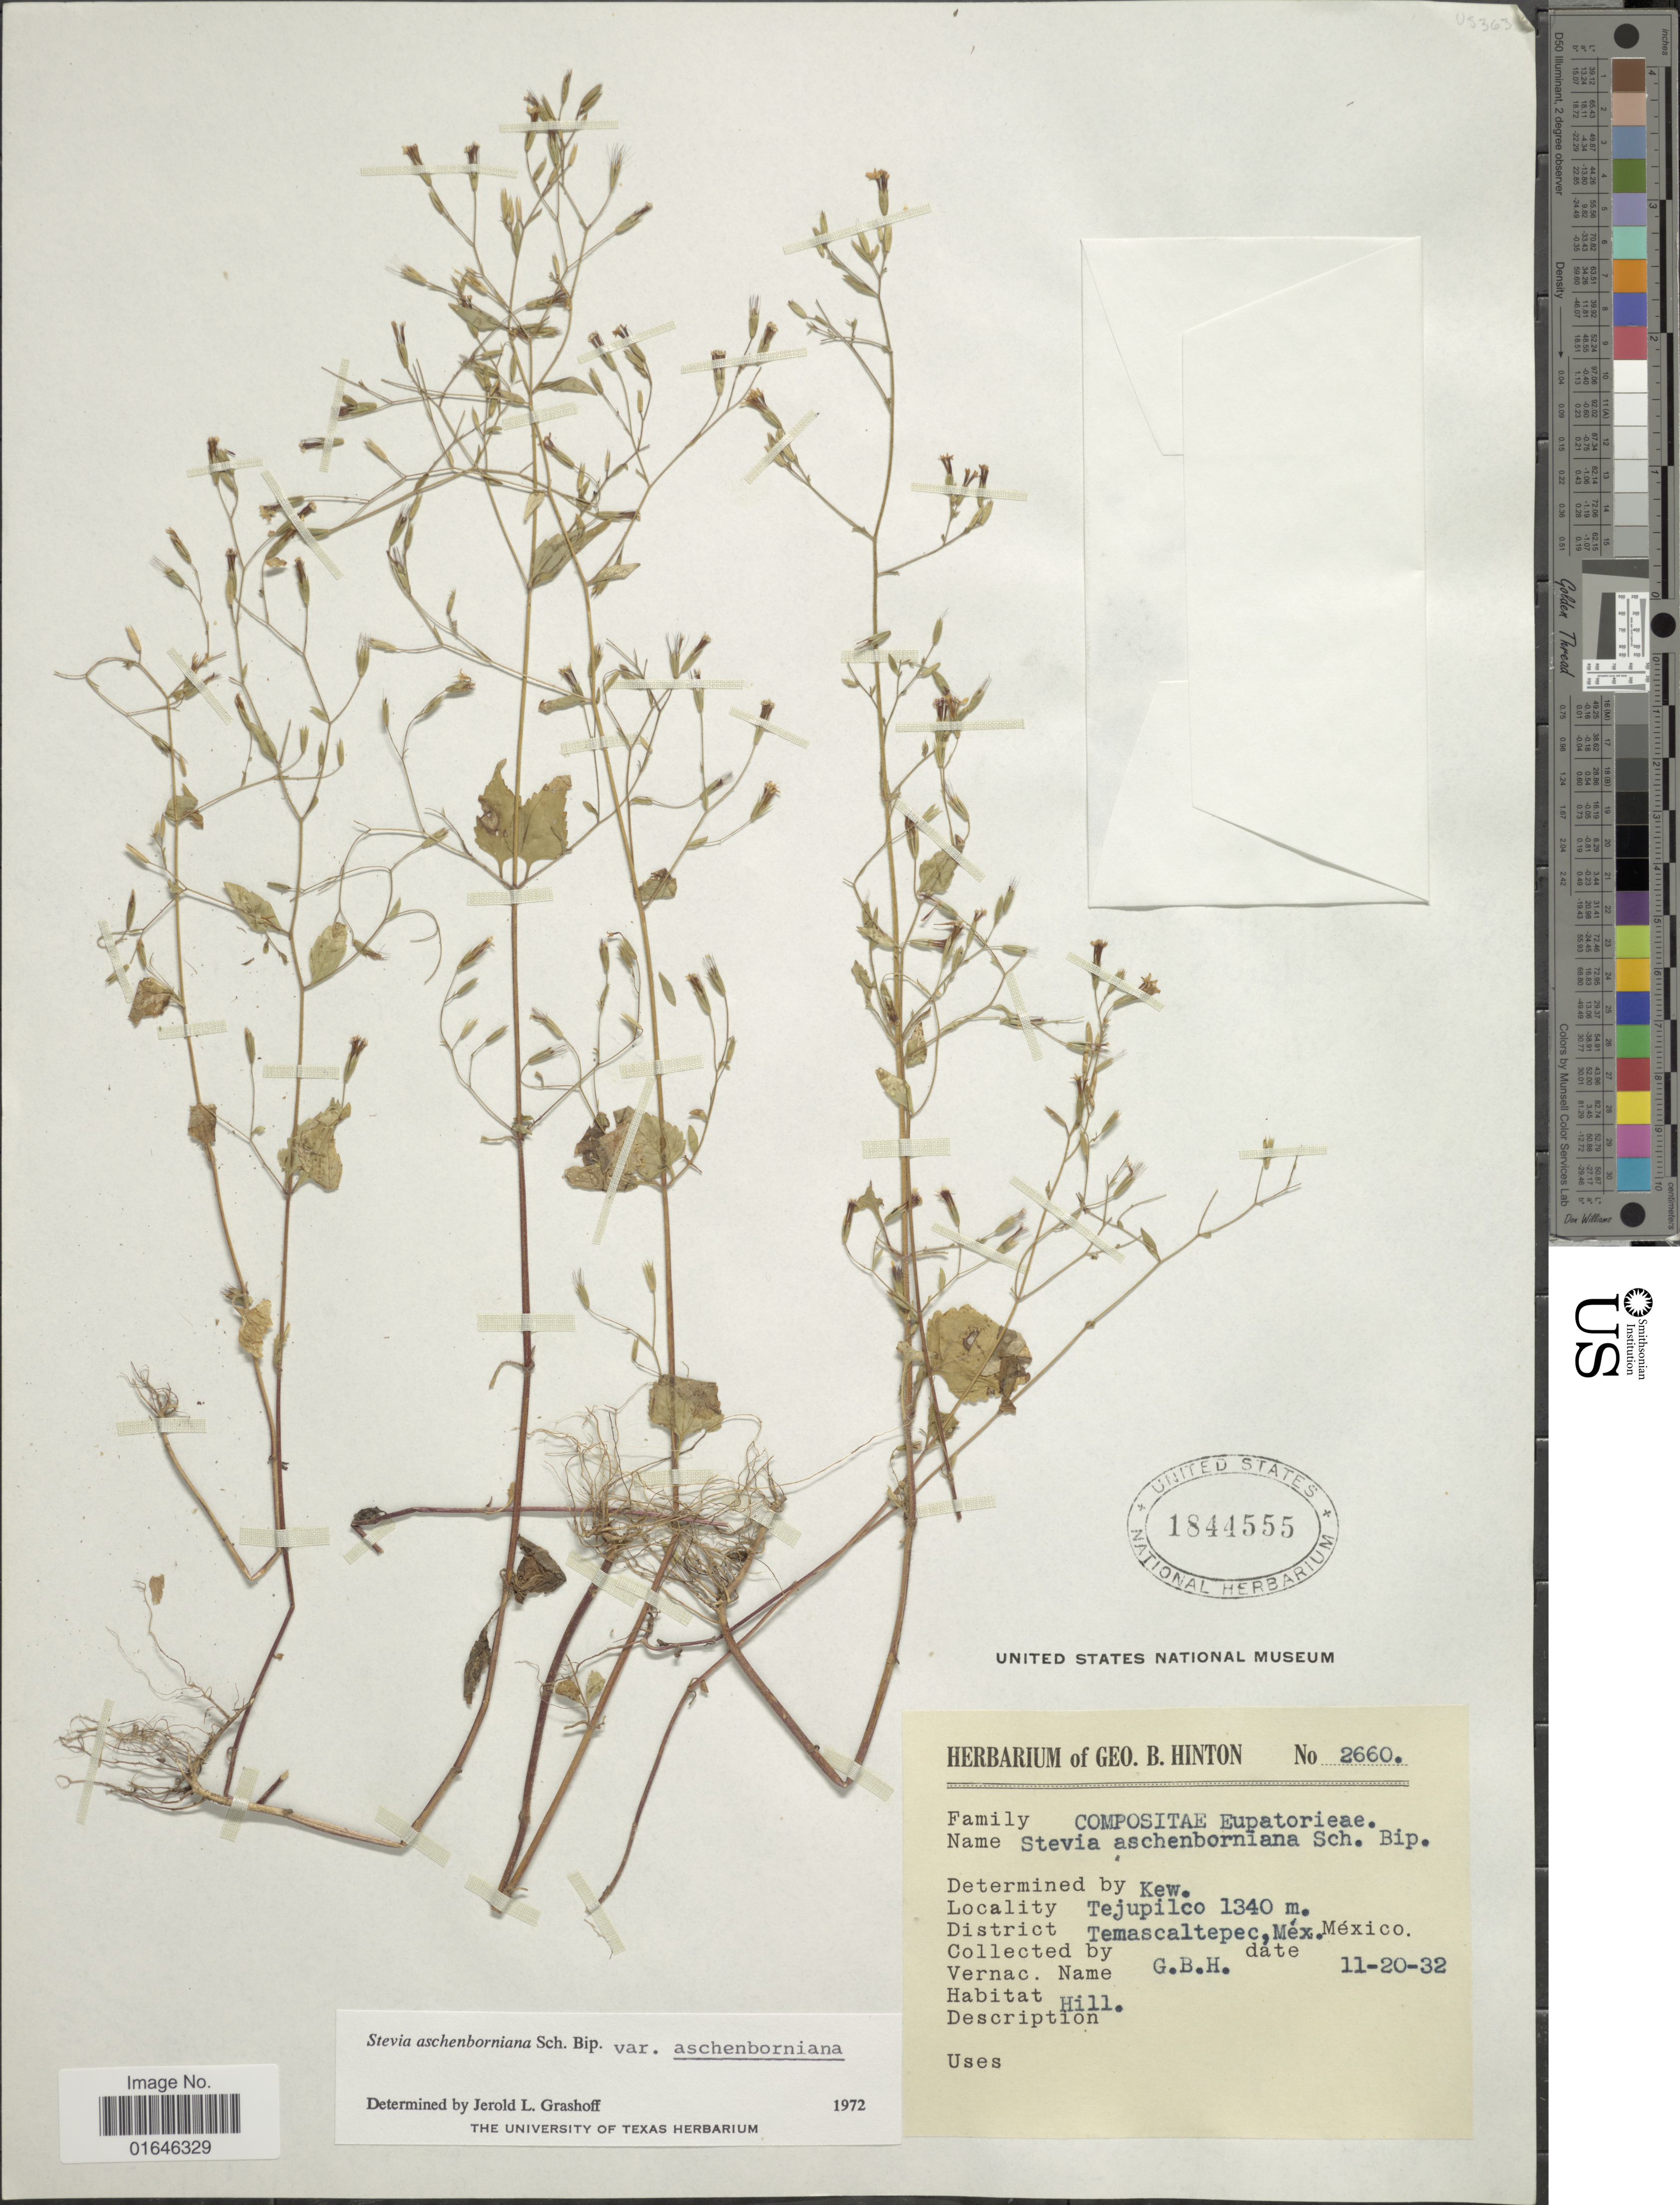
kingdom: Plantae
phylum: Tracheophyta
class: Magnoliopsida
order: Asterales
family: Asteraceae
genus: Stevia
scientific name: Stevia aschenborniana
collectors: G. B. Hinton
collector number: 2660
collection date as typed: Transcribed d/m/y: 20/11/32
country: Mexico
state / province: México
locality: Tejupilco, District Temascaltepec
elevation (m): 1340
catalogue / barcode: US 1844555